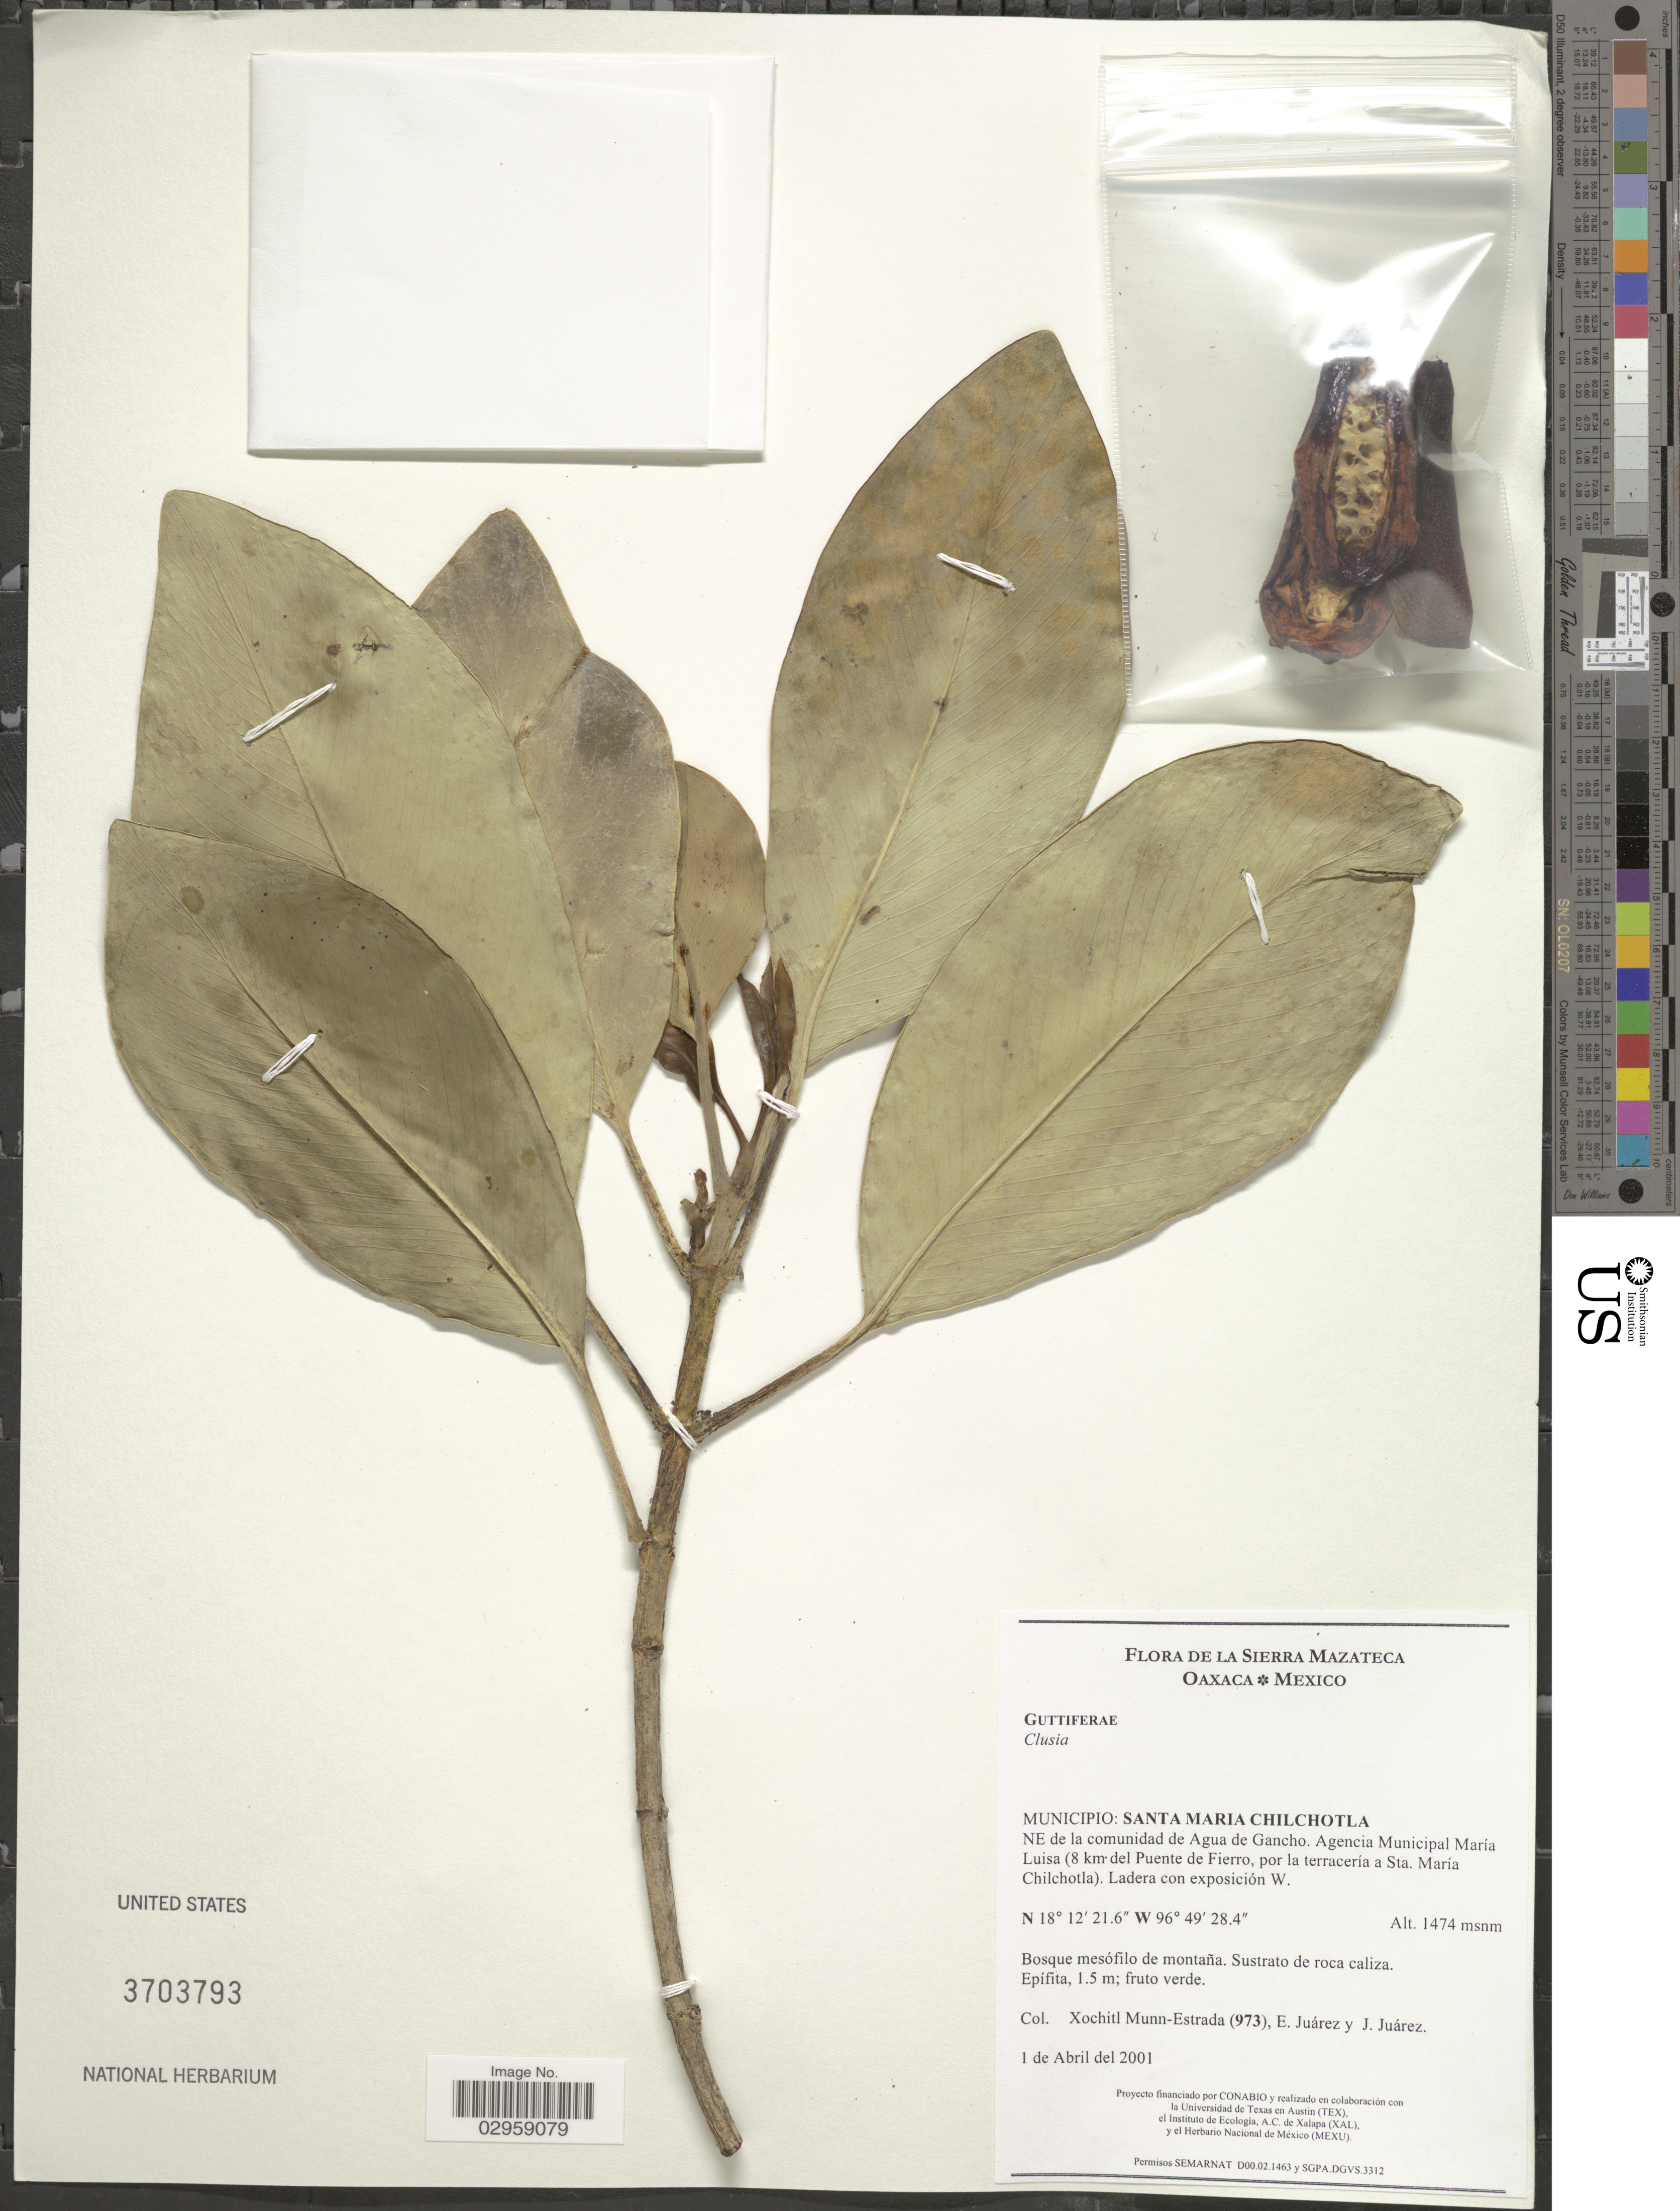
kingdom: Plantae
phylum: Tracheophyta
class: Magnoliopsida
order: Malpighiales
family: Clusiaceae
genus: Clusia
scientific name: Clusia sp.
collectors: X. Munn-Estrada, E. Juarez & J. Juarez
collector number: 973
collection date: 2001-04-01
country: Mexico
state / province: Oaxaca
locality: La Sierra Mazateca. Municipio: Santa Maria Chilchotla. NE de la comunidad de Agua de Gancho. Agenia Municipal María Luisa (8 km del Puente de Fierro, por la terracería a Sta. María Chilchotla). Ladera con exposoción W.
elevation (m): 1474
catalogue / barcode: US 3703793